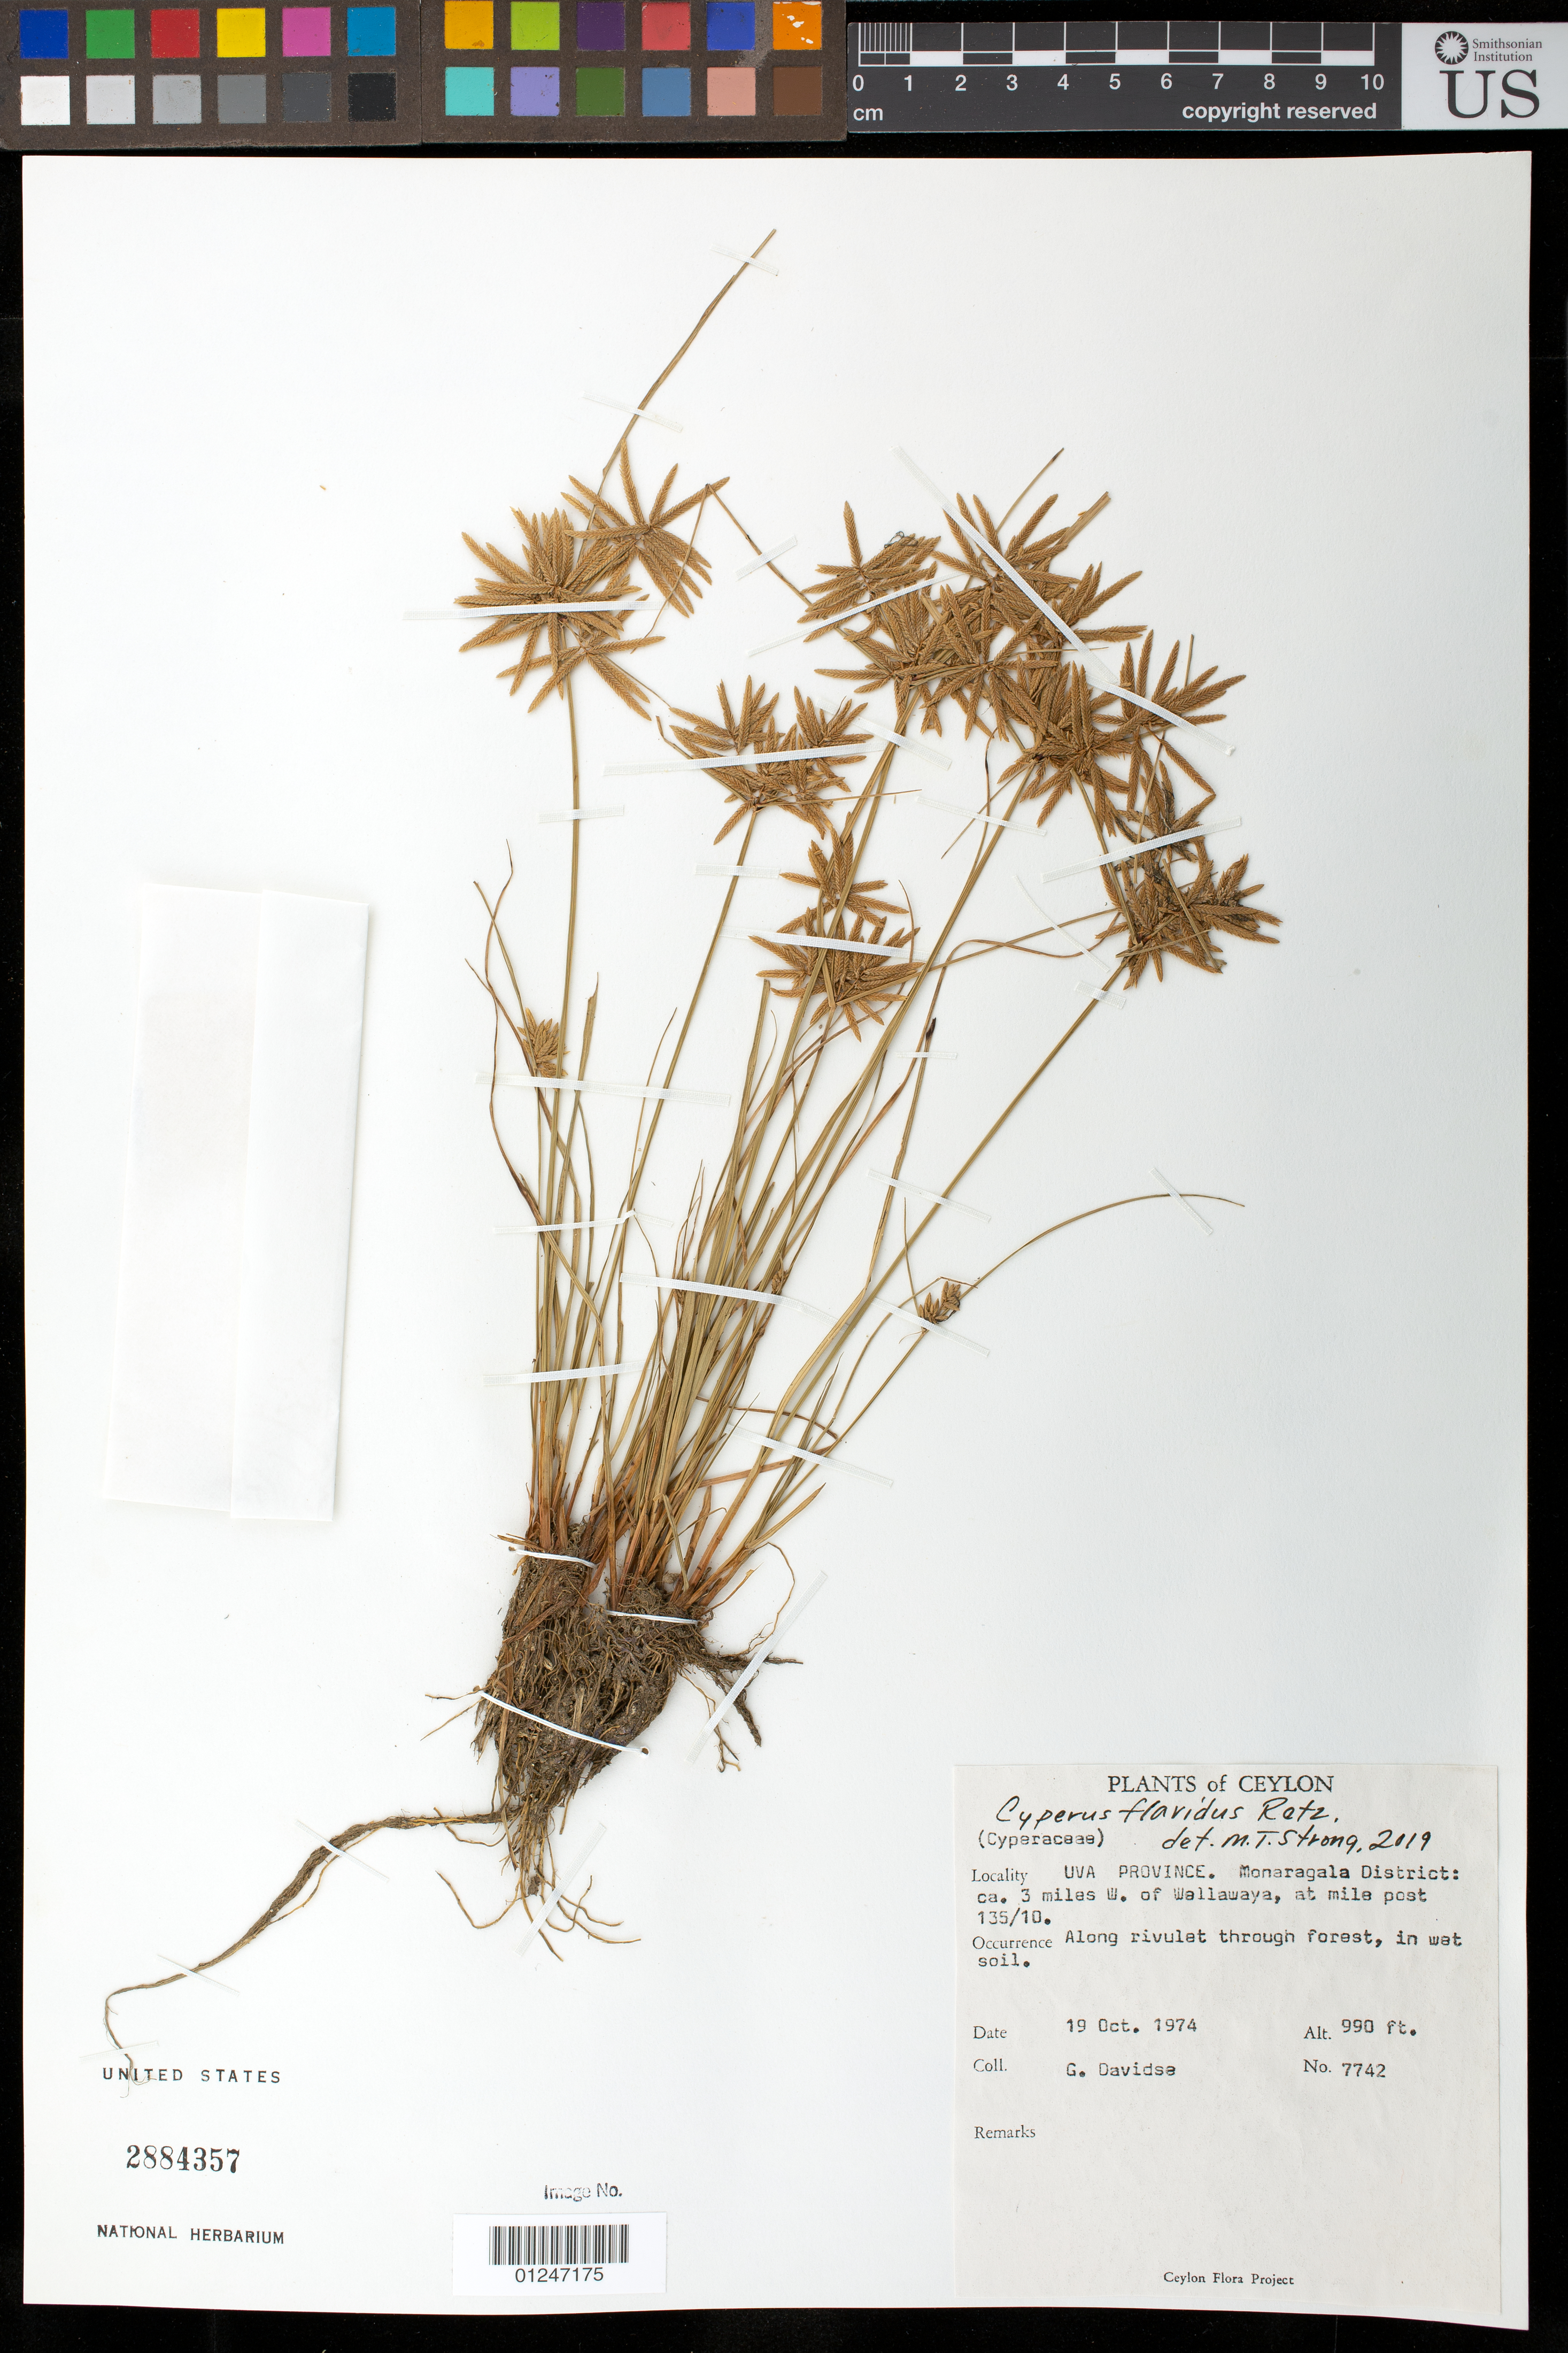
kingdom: Plantae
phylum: Tracheophyta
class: Liliopsida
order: Poales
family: Cyperaceae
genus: Cyperus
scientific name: Cyperus flavidus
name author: Retz.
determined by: Strong, Mark T., (BOT), Smithsonian Institution - National Museum of Natural History (UNITED STATES)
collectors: G. Davidse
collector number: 7742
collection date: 1974-10-19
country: Sri Lanka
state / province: Uva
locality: Monaragala District: ca. 3 miles W of Wellawaya at mile post 135/10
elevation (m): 302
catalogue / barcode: US 2884357